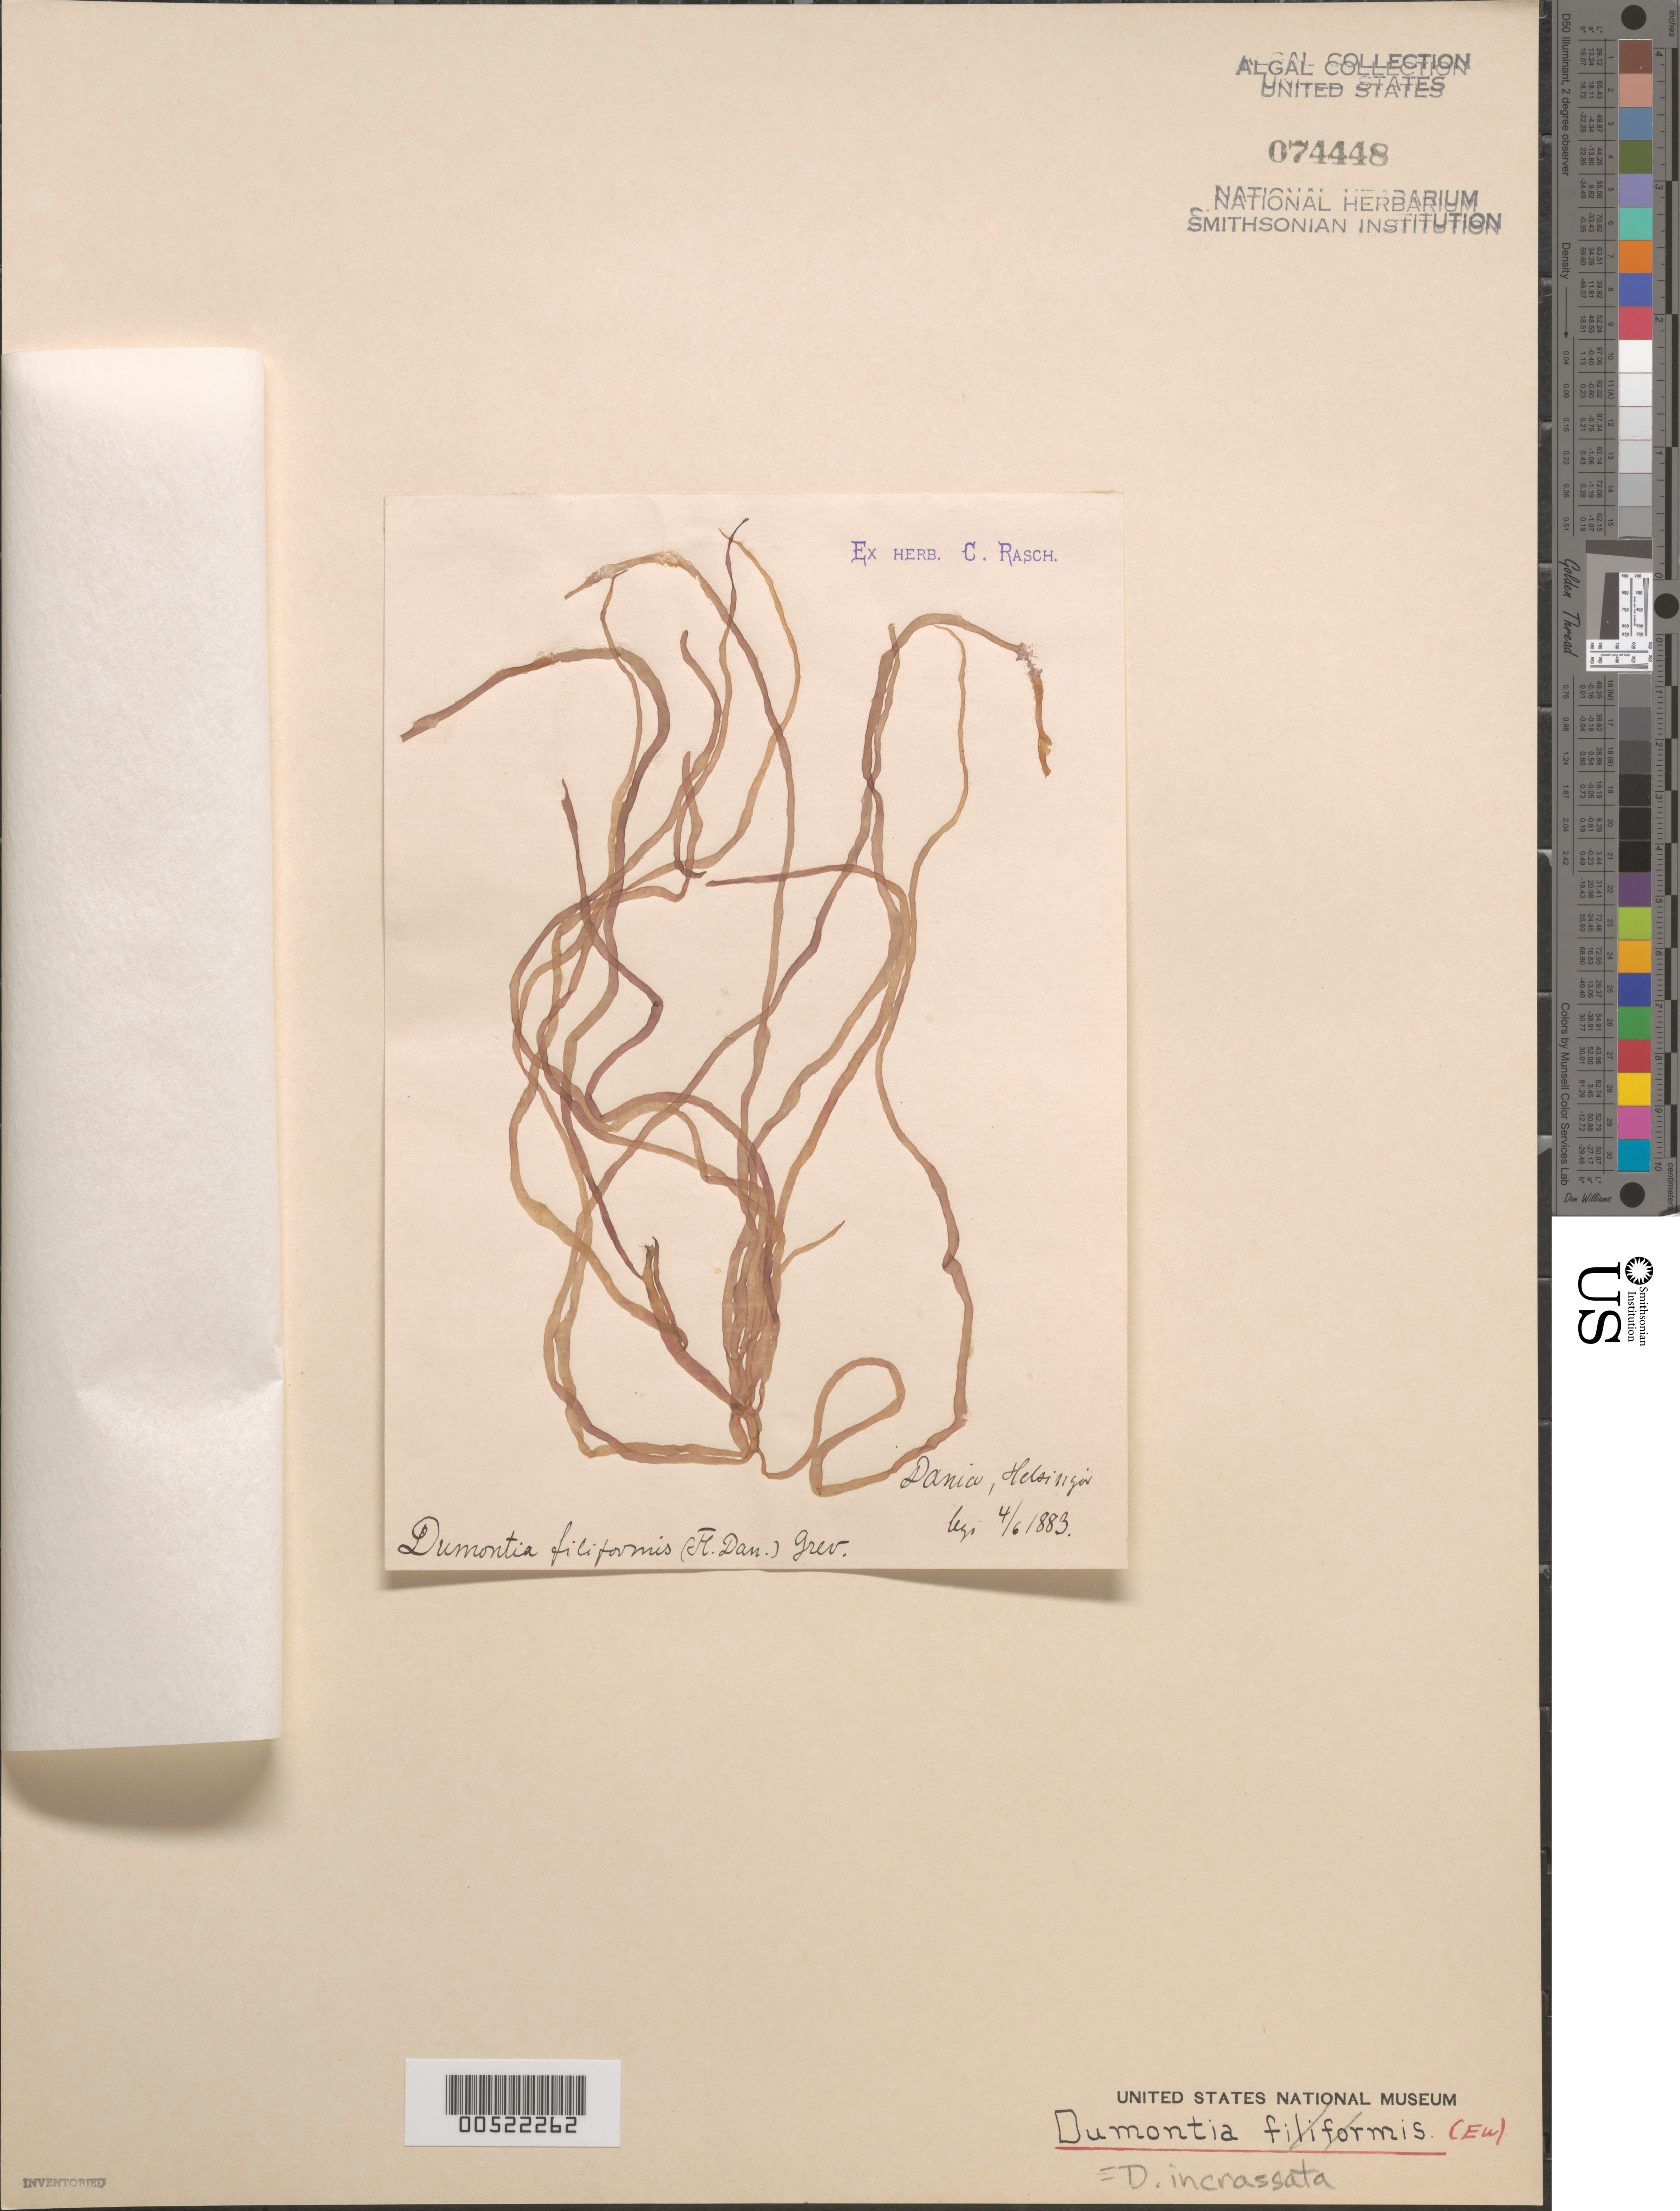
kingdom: Plantae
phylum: Rhodophyta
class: Florideophyceae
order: Gigartinales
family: Dumontiaceae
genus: Dumontia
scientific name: Dumontia contorta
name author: (S.G. Gmel.) Rupr.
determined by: Algae name updating Project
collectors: C. Rasch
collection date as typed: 04 Jun 1883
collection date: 1883-06-04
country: Denmark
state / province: Hovedstaden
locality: Helsingor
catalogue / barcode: US 74448